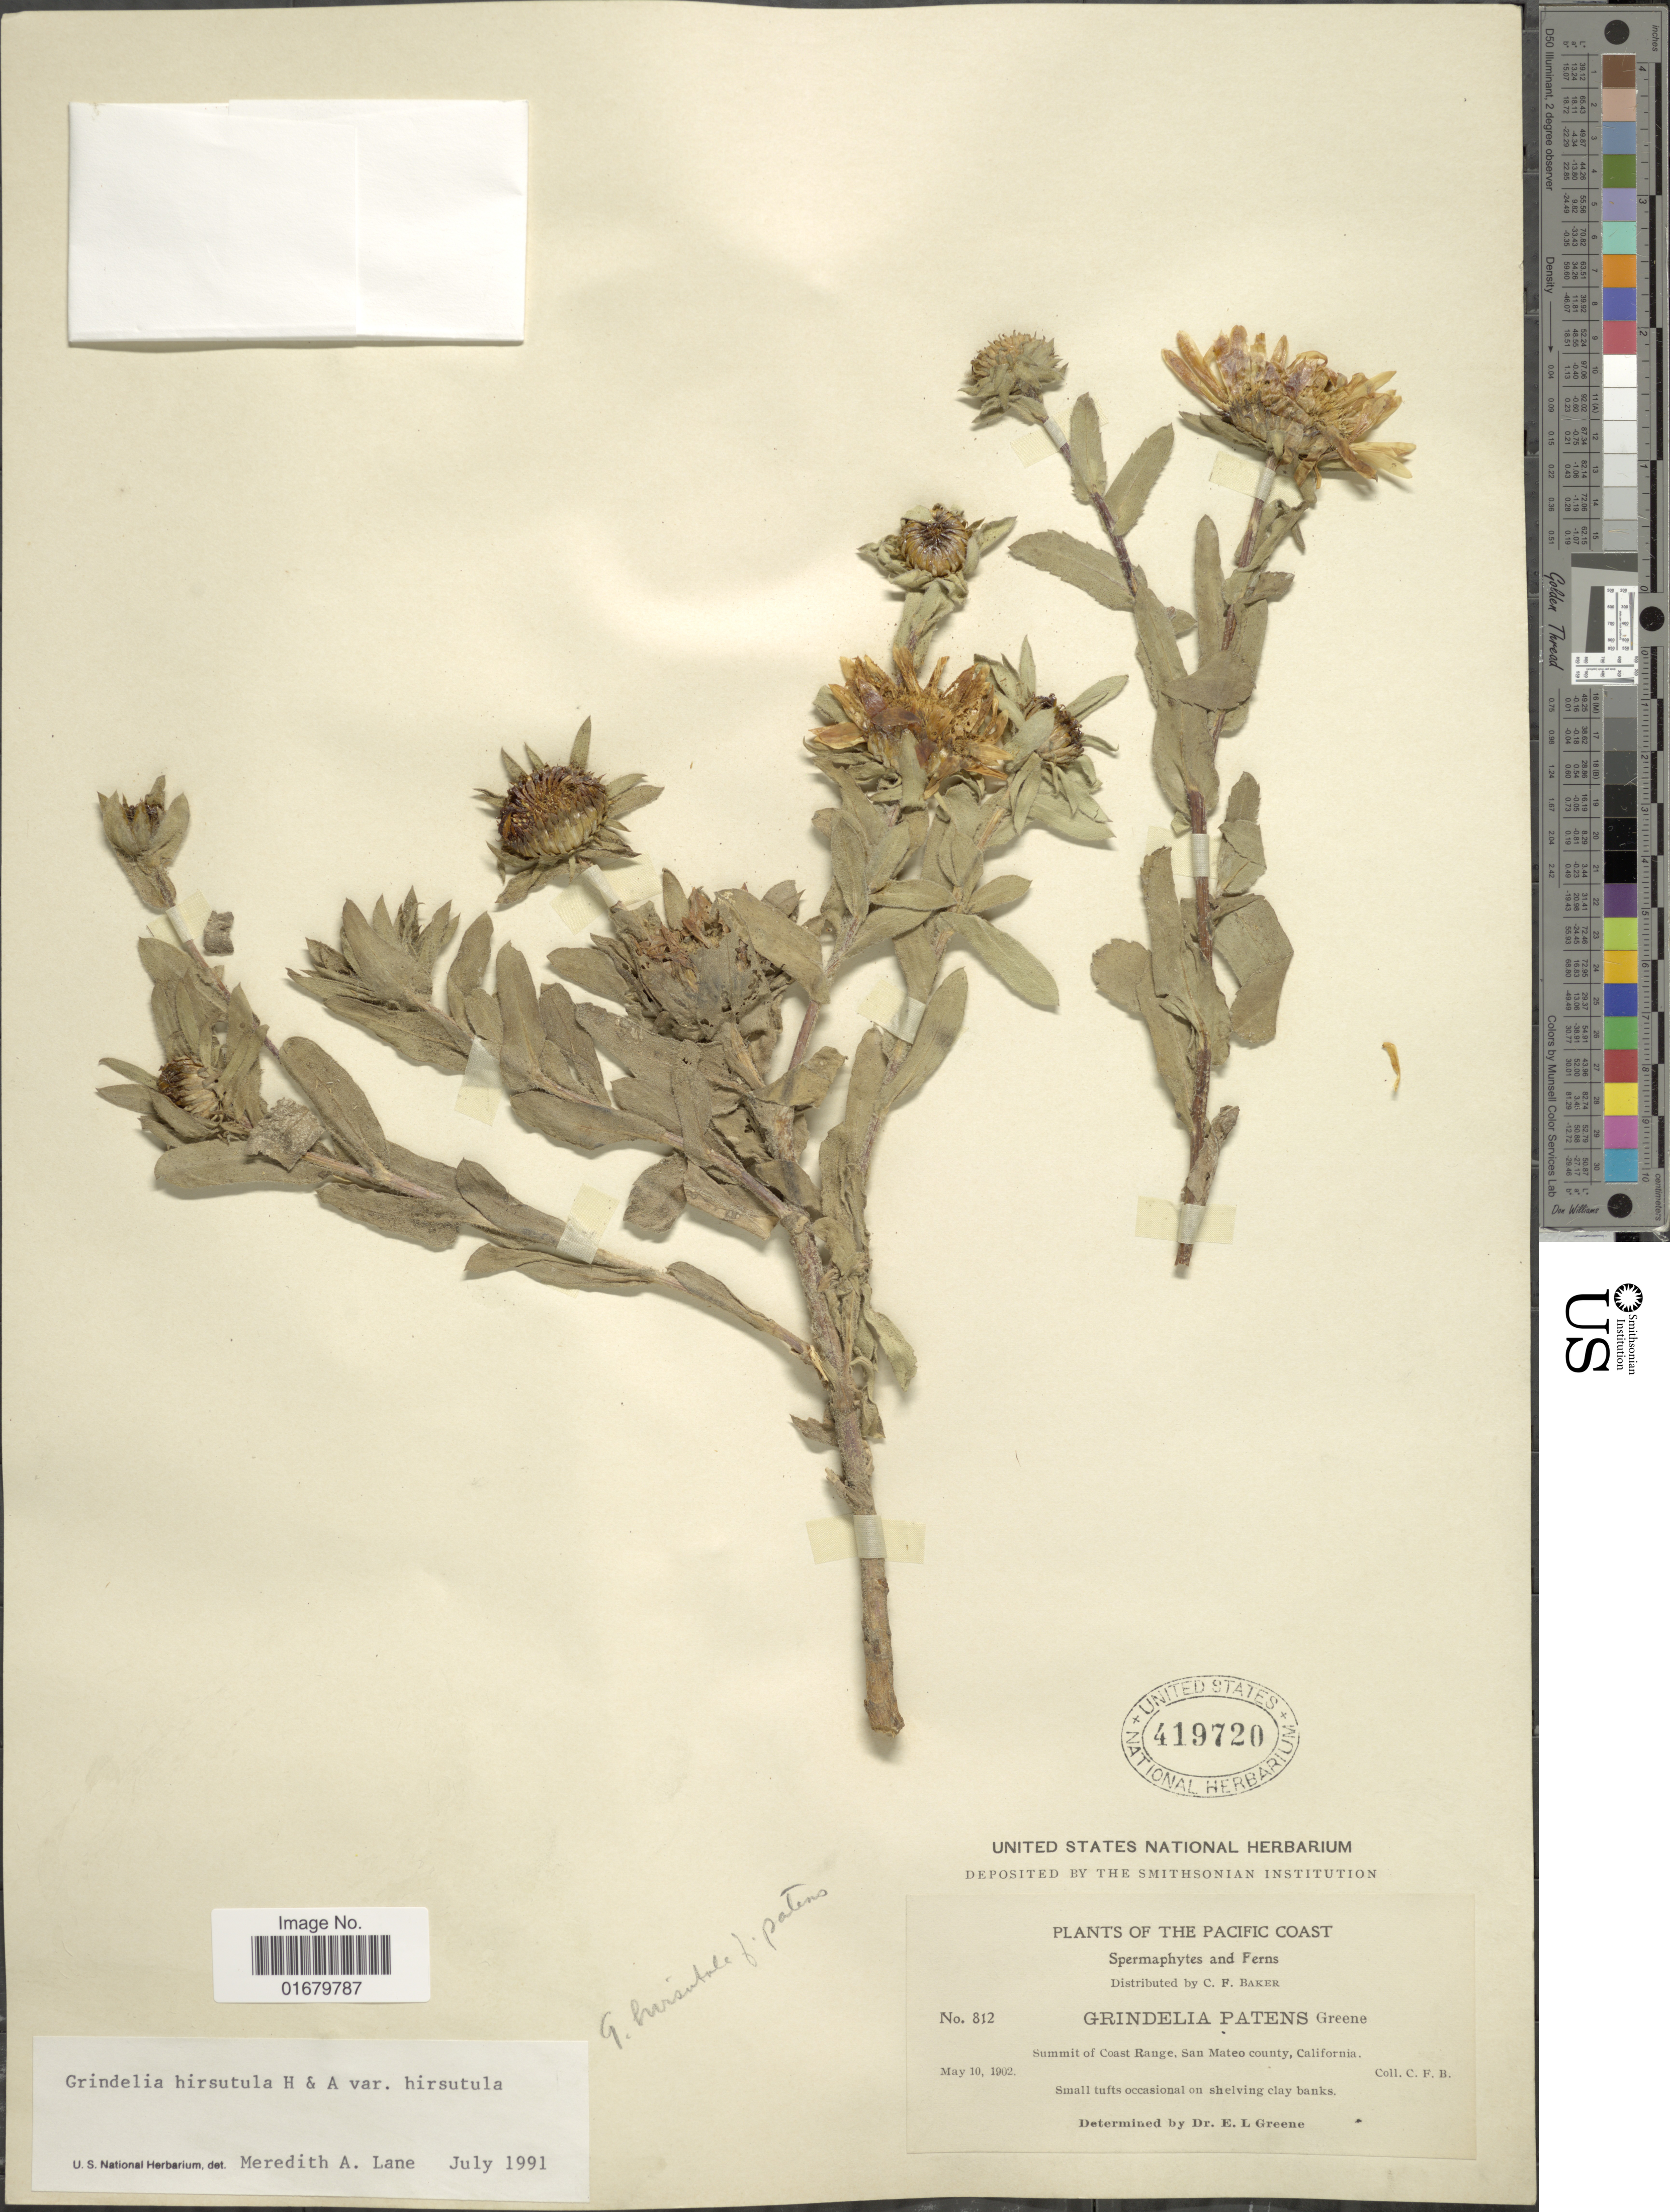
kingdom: Plantae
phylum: Tracheophyta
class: Magnoliopsida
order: Asterales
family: Asteraceae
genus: Grindelia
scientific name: Grindelia hirsutula var. hirsutula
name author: Hook. & Arn.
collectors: C. F. Baker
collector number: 812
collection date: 1902-05-10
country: United States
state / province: California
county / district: San Mateo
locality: The Pacific Coast, summit of Coast Range, San Mateo county.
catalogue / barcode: US 419720